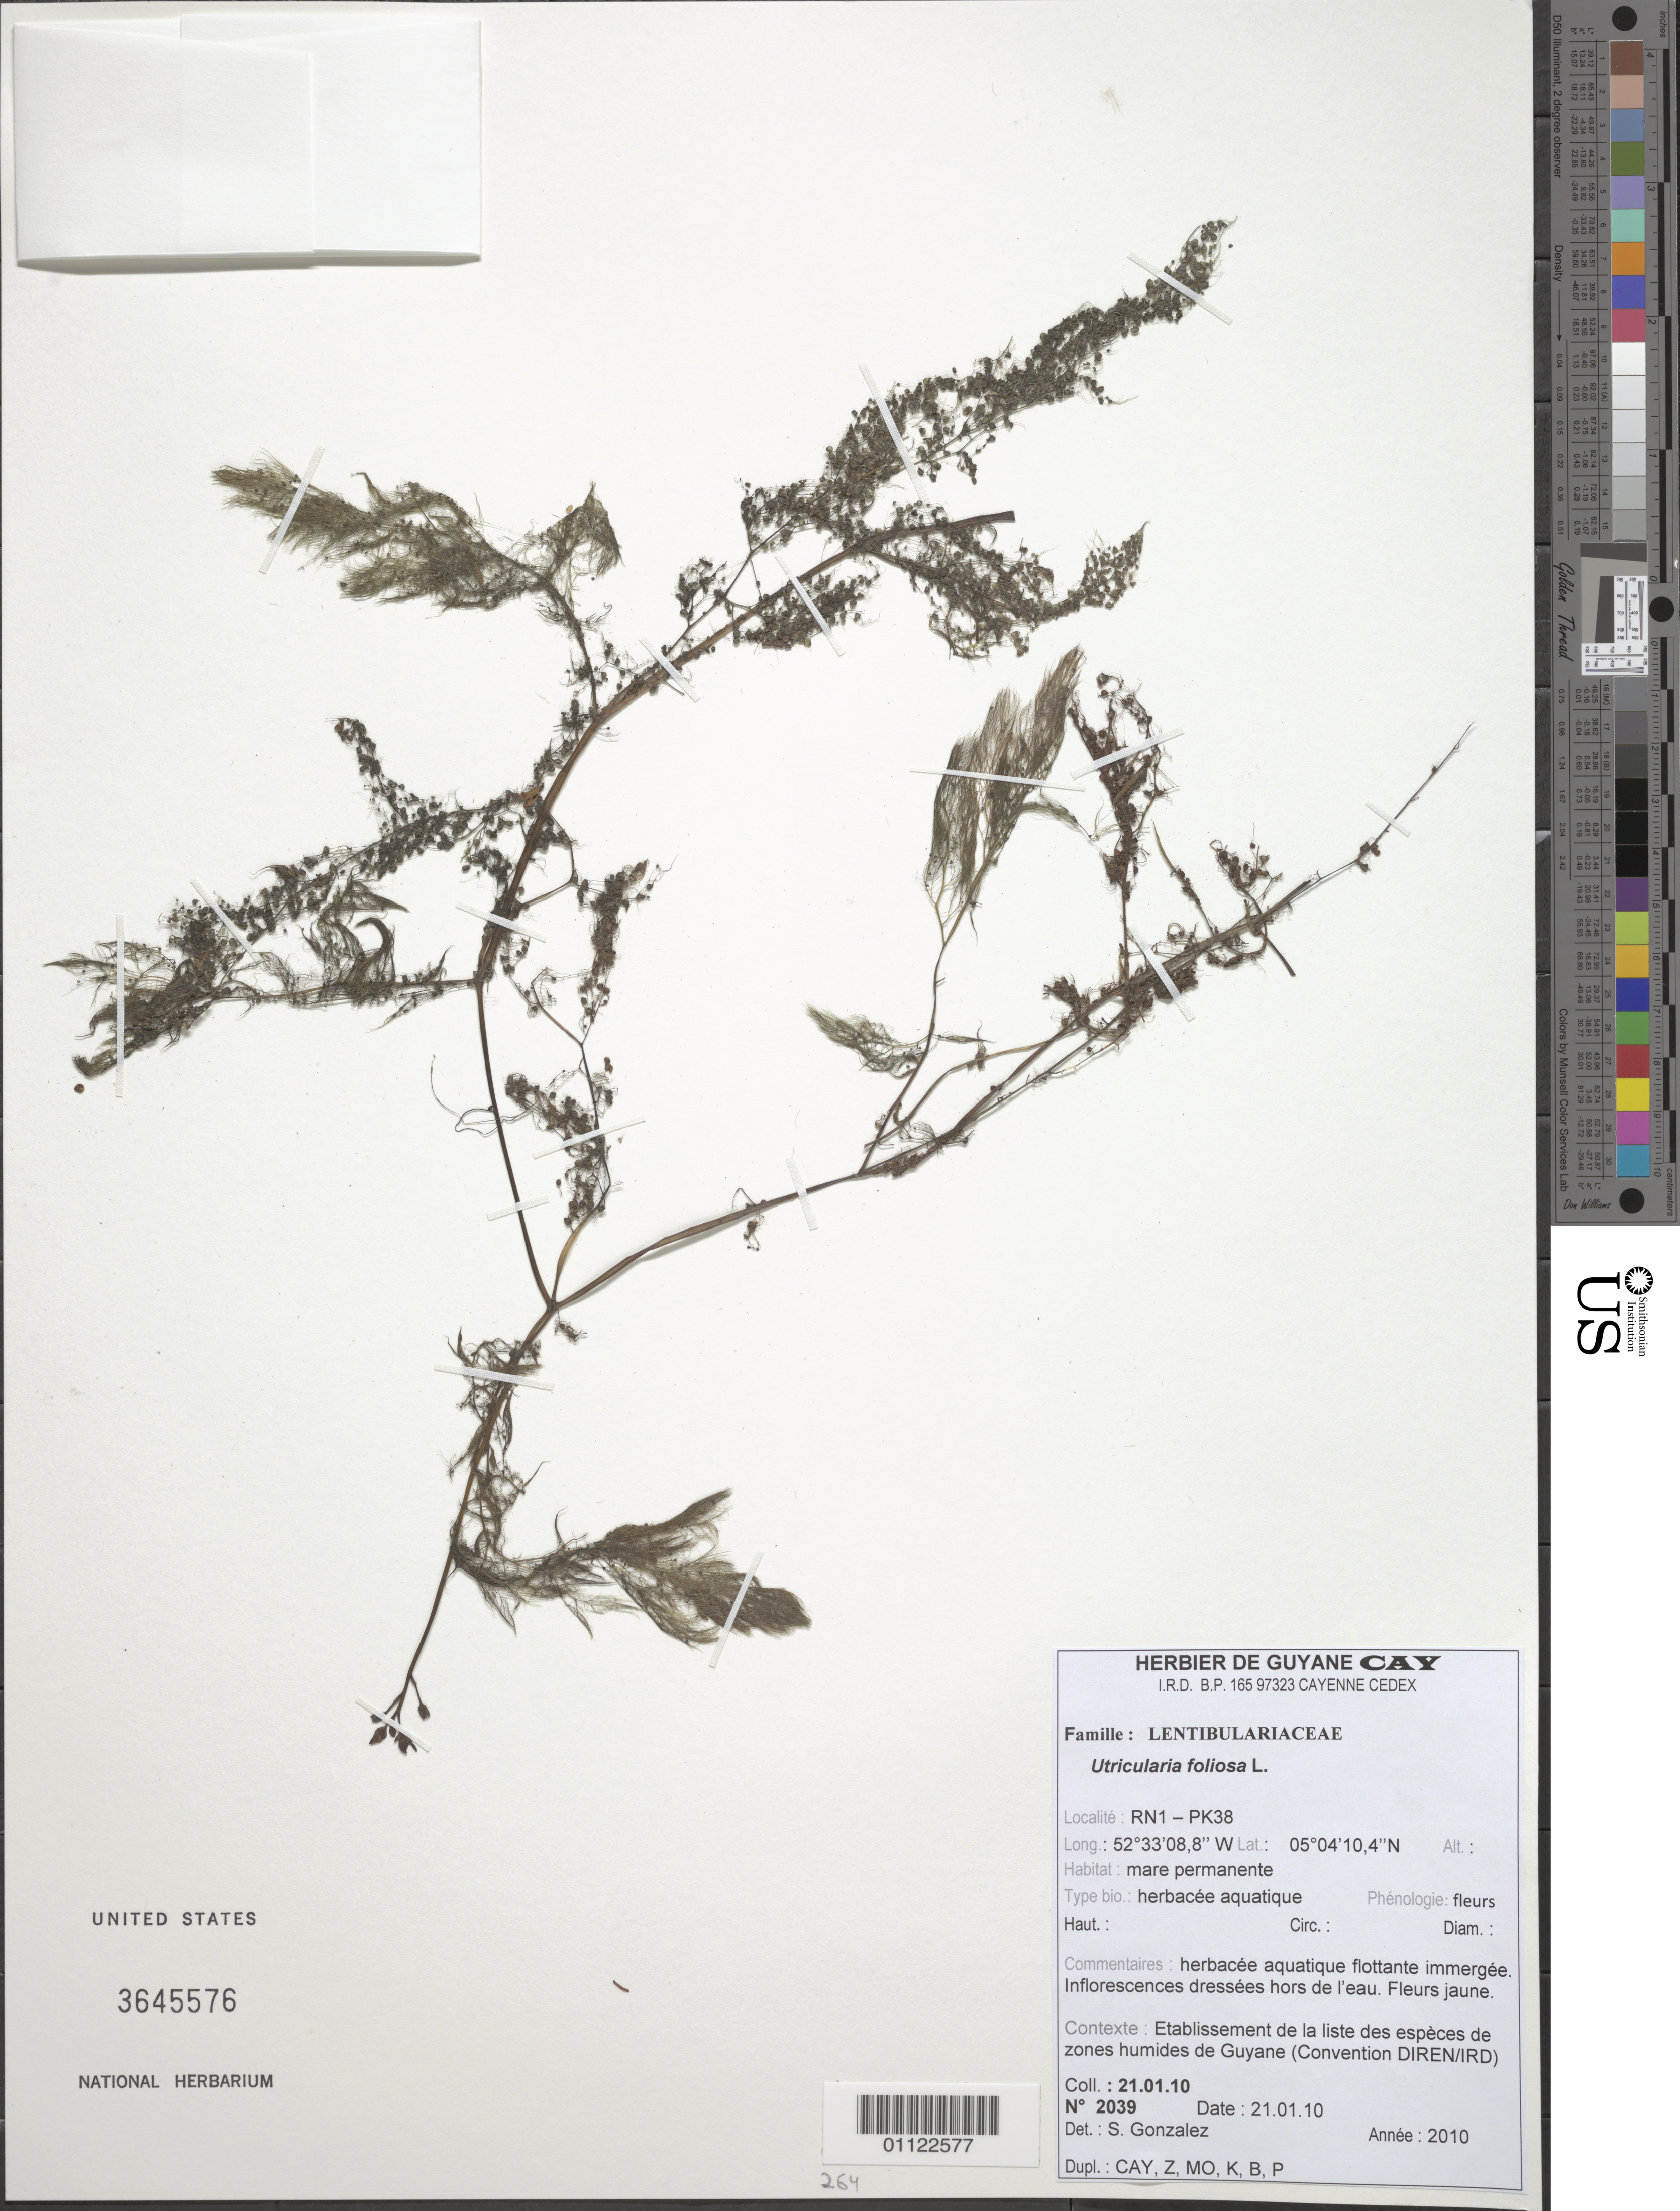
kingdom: Plantae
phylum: Tracheophyta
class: Magnoliopsida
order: Lamiales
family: Lentibulariaceae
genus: Utricularia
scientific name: Utricularia foliosa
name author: L.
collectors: Herb. de Guyane Cay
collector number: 2039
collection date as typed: Transcribed d/m/y: 21/1/10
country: Guyana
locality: RN1 - PK38.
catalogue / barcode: US 3645576